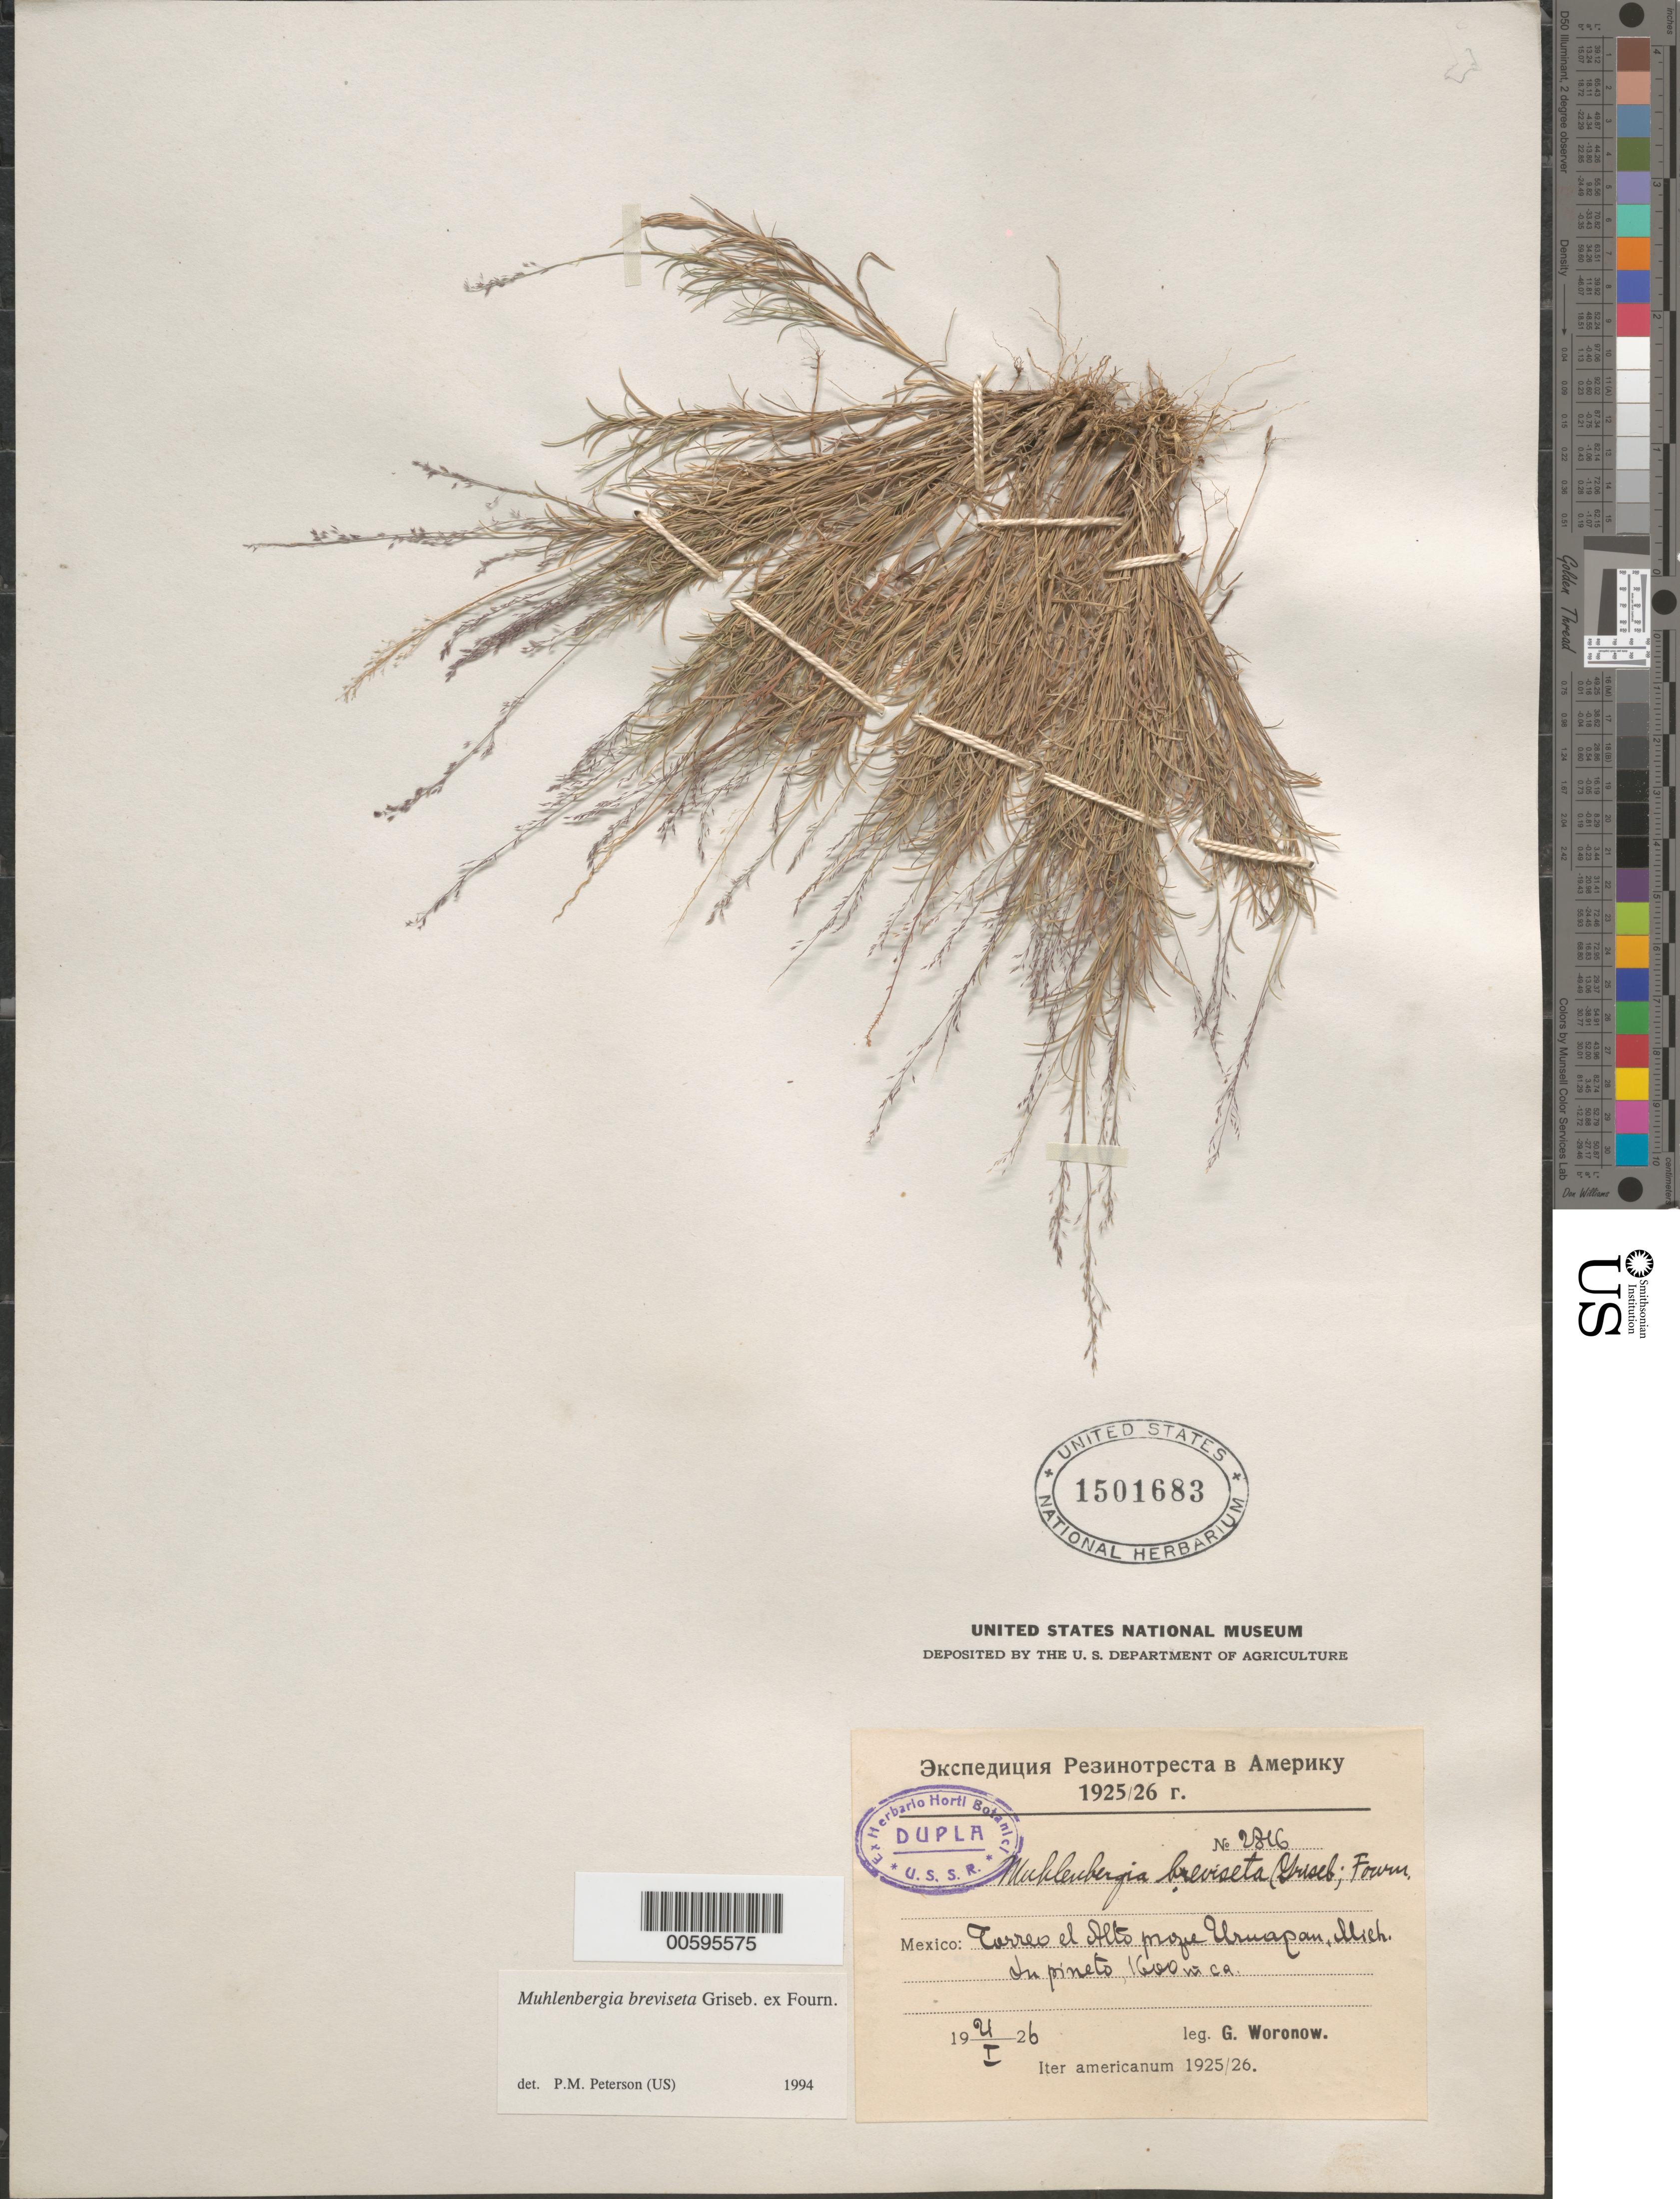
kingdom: Plantae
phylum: Tracheophyta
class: Liliopsida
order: Poales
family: Poaceae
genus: Muhlenbergia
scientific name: Muhlenbergia breviseta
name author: Griseb. ex E. Fourn.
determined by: Peterson, Paul M., (BOT), Smithsonian Institution - National Museum of Natural History (UNITED STATES)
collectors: G. Woronow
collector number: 2816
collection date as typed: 0 1925 to 0 1926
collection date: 1925/1926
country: Mexico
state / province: Michoacán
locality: Torreo el Alto prope Uruapan.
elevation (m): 1600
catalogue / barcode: US 1501683